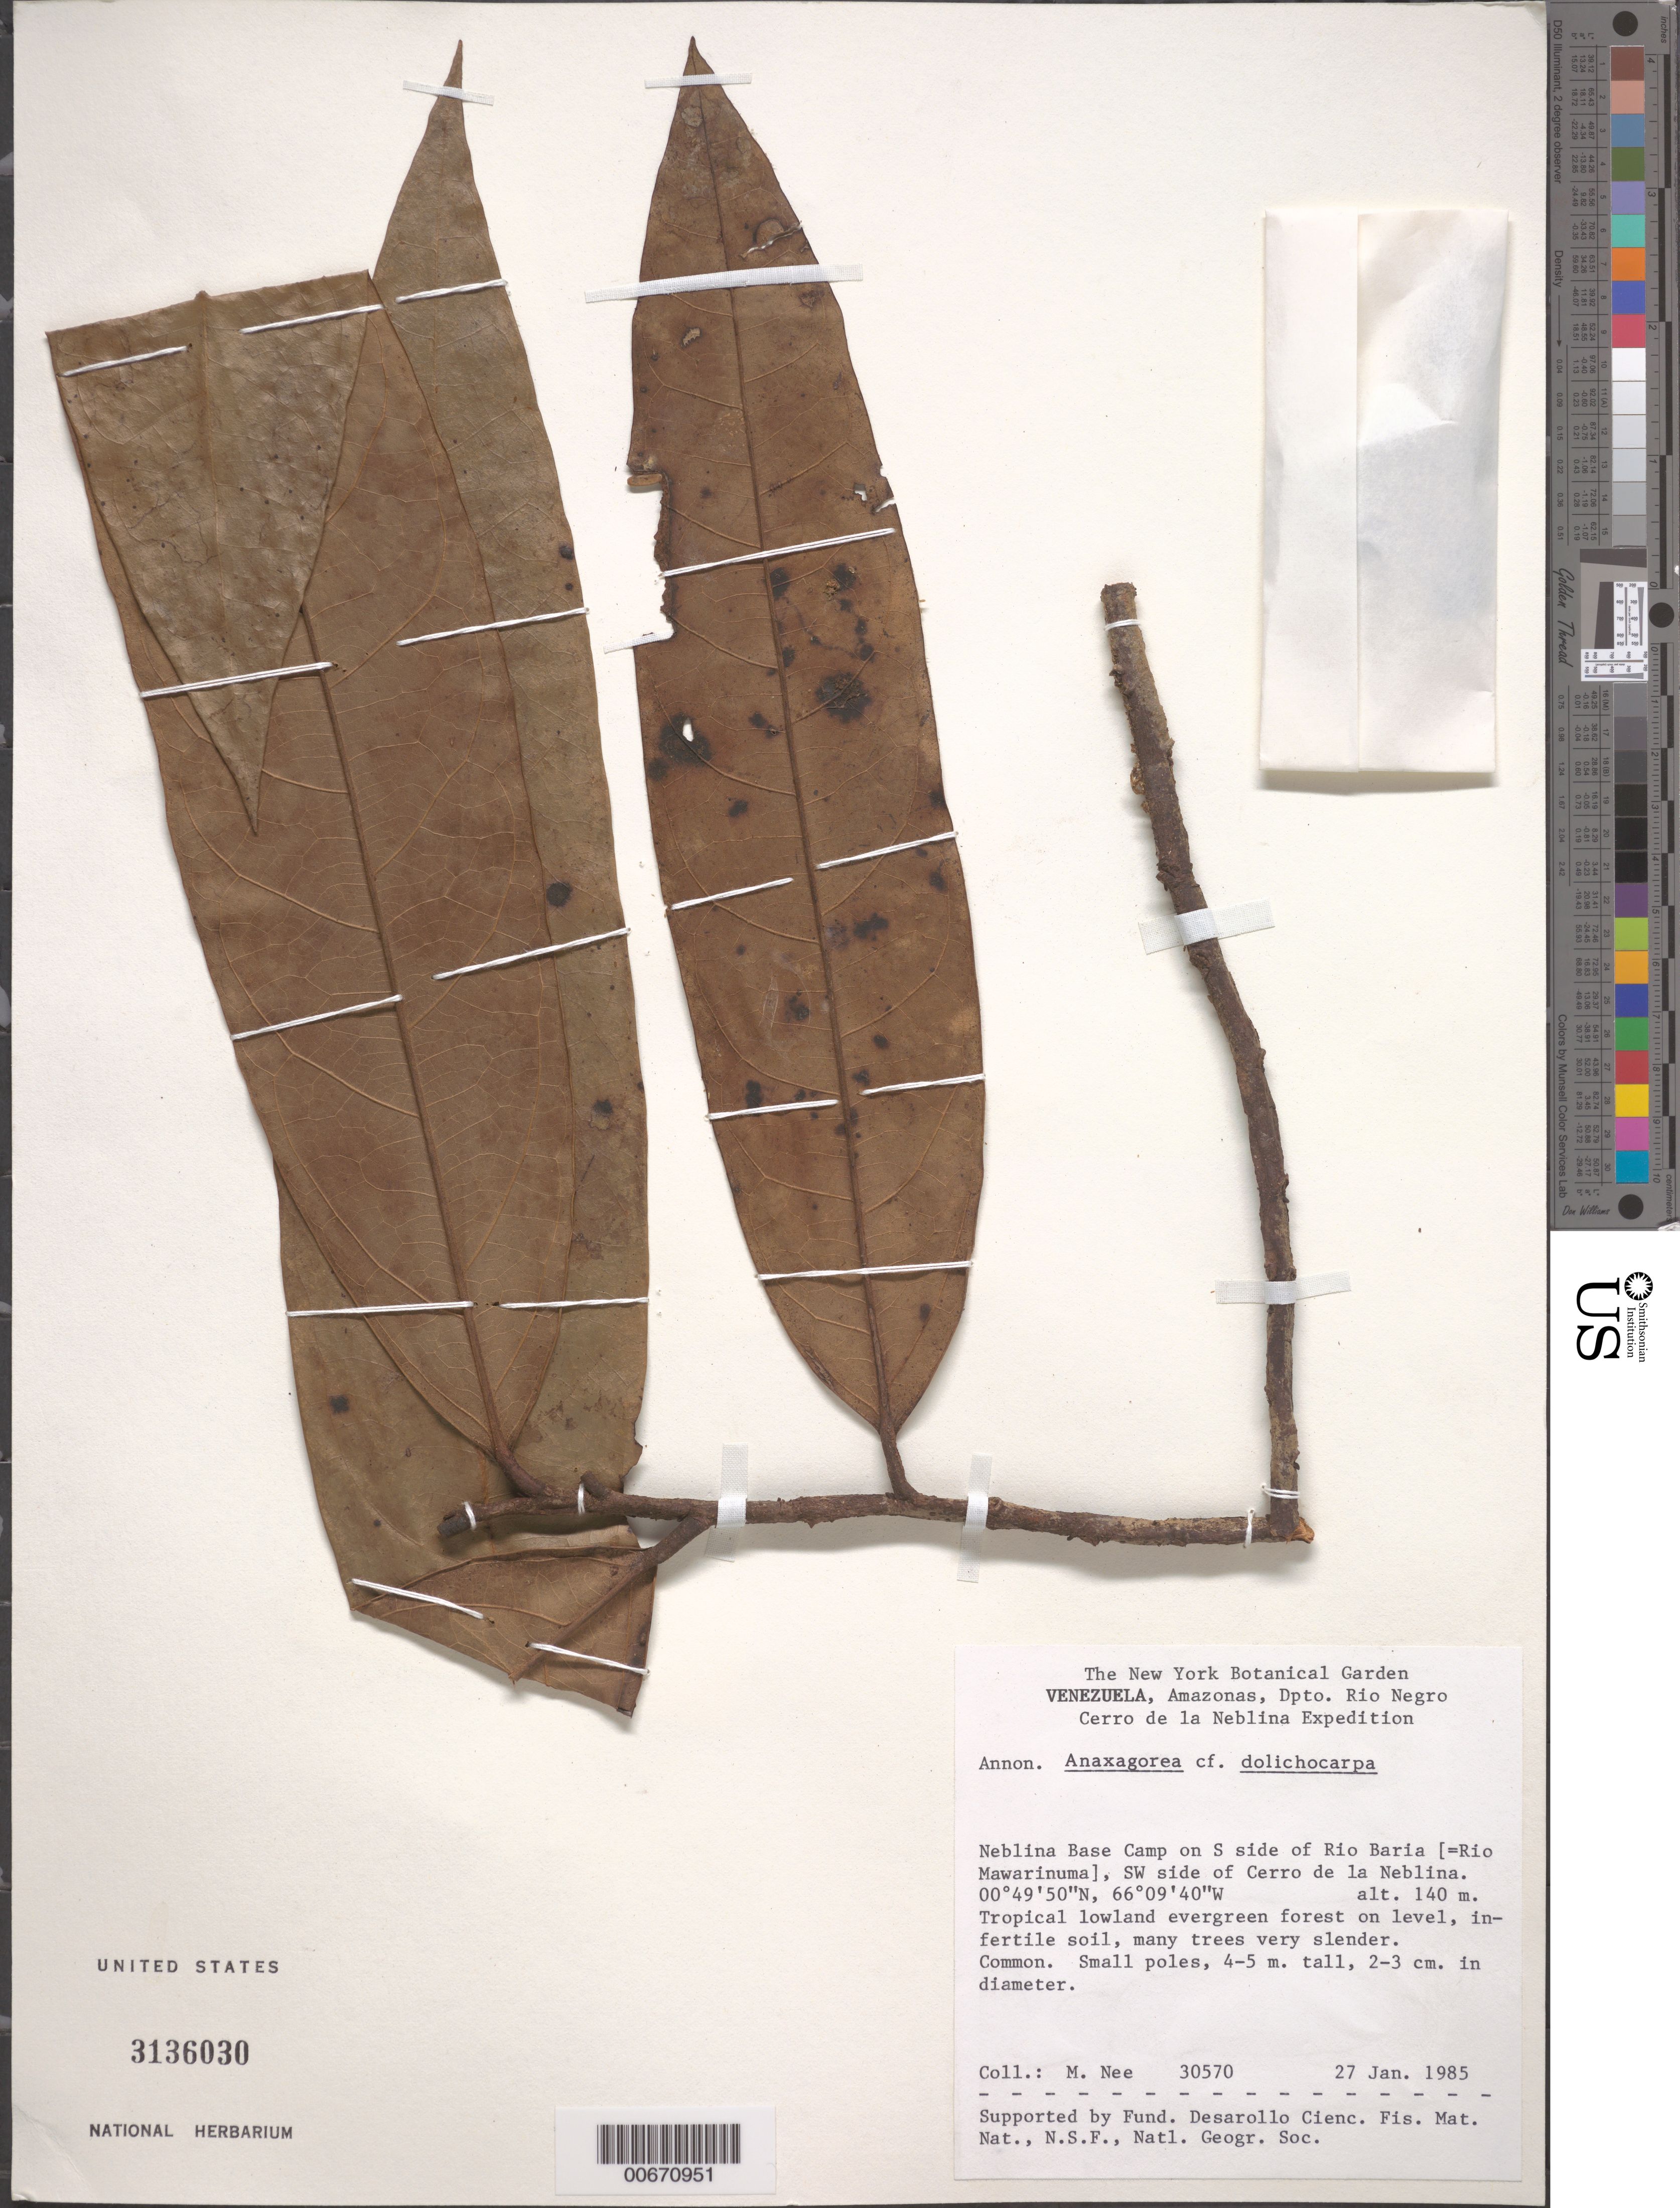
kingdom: Plantae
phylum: Tracheophyta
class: Magnoliopsida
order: Magnoliales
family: Annonaceae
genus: Anaxagorea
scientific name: Anaxagorea dolichocarpa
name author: Sprague & Sandwith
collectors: M. Nee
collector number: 30570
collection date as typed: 27-Jan-85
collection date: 1985-01-27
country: Venezuela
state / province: Amazonas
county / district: Río Negro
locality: Neblina Base Camp, S of Río Baria (Río Mawarinuma), SW Cerro de la Neblina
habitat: Tropical lowland evergreen forest along silty banks of river and its channels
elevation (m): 140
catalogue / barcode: US 3136030